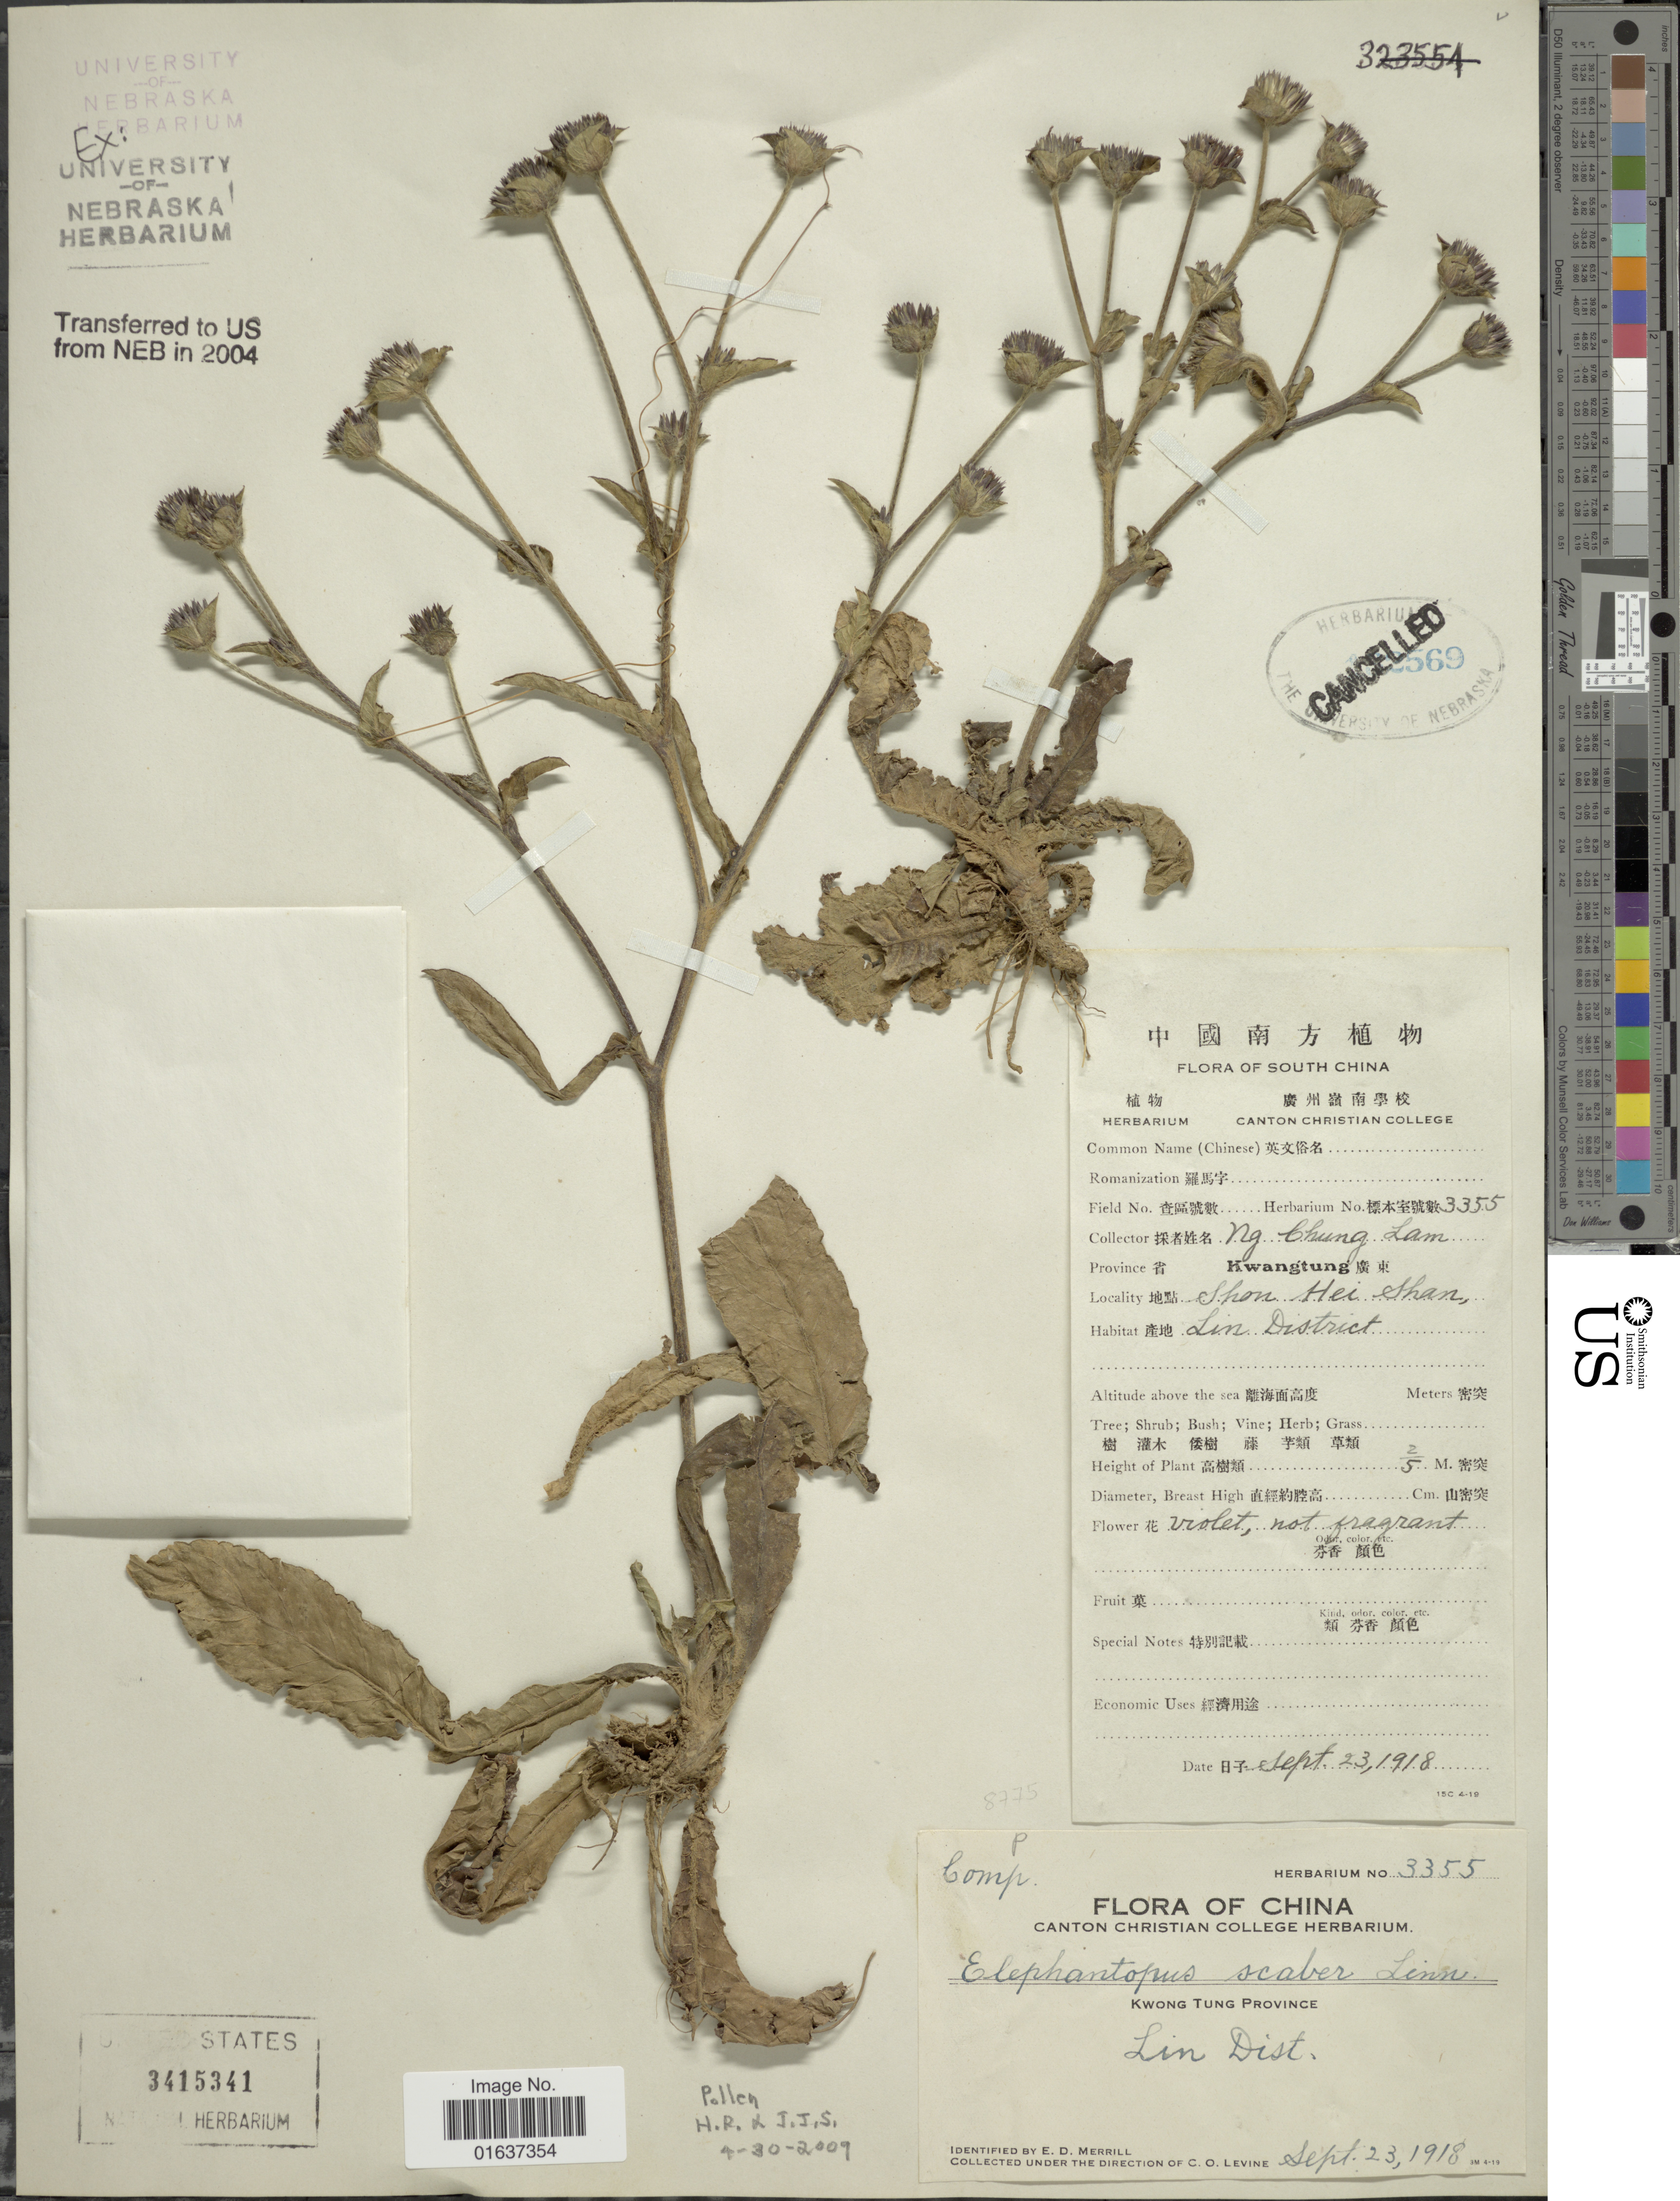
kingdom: Plantae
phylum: Tracheophyta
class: Magnoliopsida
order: Asterales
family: Asteraceae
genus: Elephantopus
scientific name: Elephantopus scaber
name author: L.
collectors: E. D. Merrill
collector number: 3355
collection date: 1918-09-23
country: China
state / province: Guangdong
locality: South China, Province Kwangtung, Shon Hei Shan, Lin District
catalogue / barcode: US 3415341